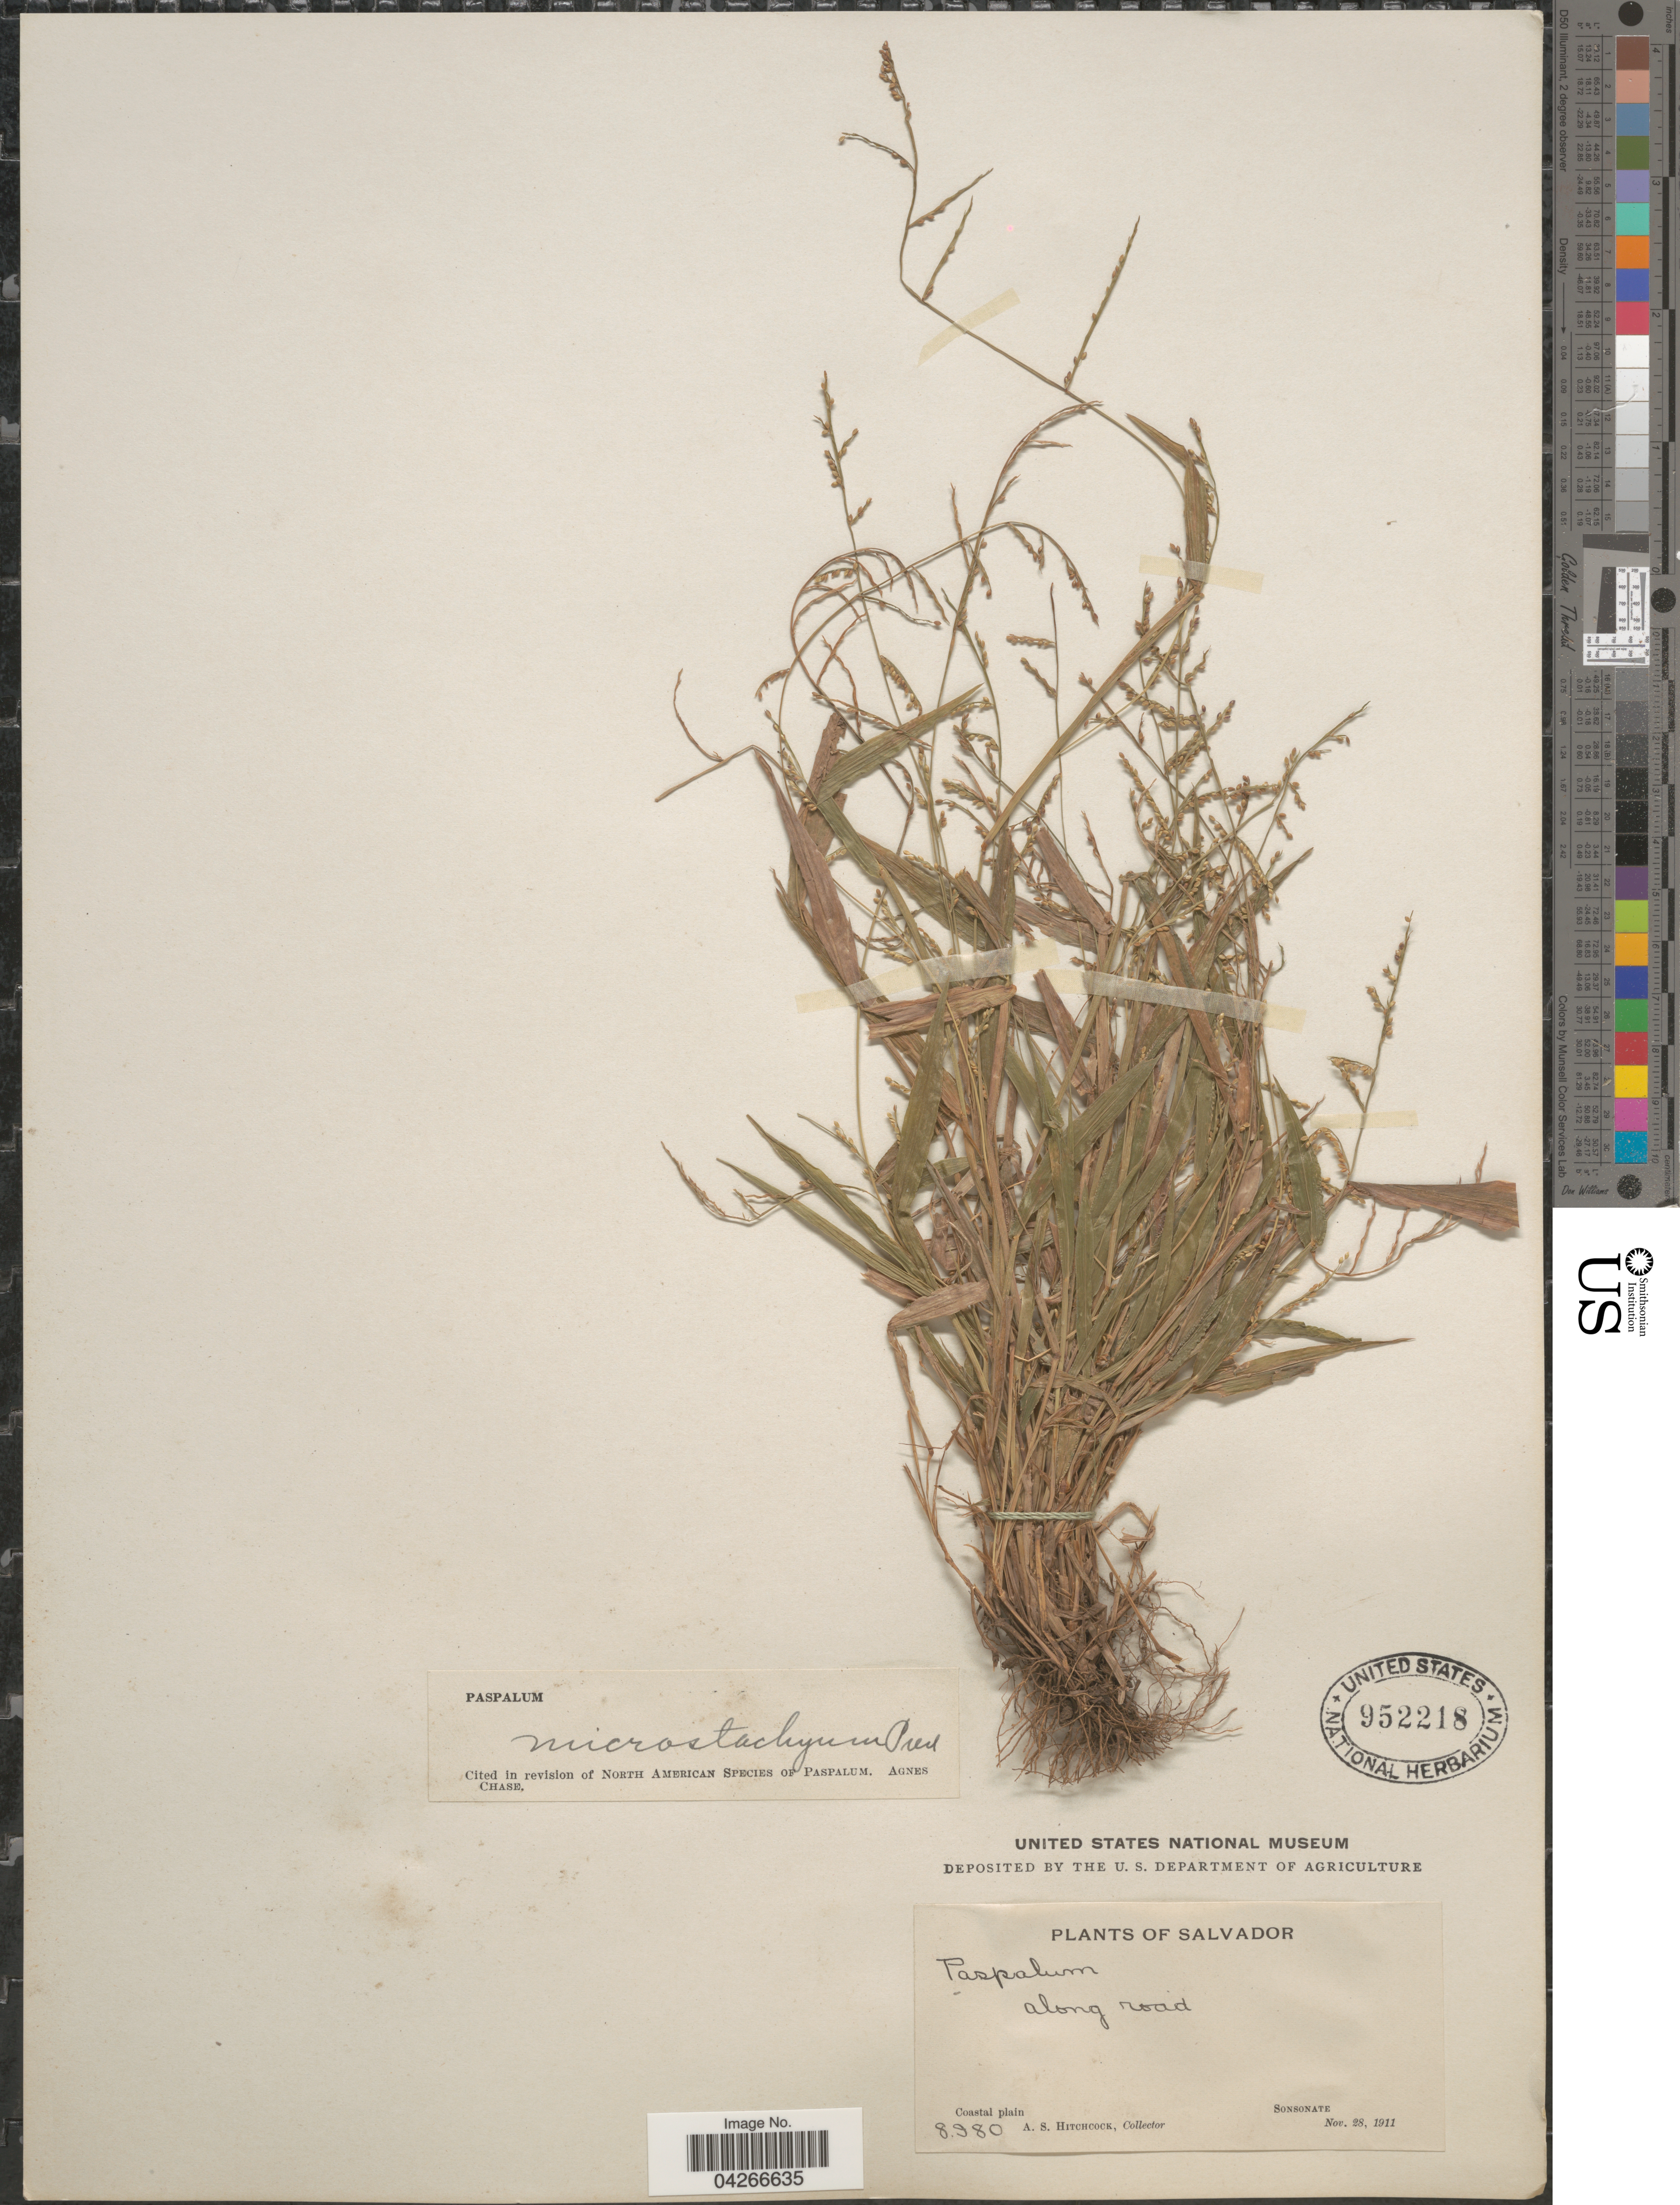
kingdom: Plantae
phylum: Tracheophyta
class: Liliopsida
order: Poales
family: Poaceae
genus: Paspalum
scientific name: Paspalum microstachyum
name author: J. Presl in C. Presl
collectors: A. S. Hitchcock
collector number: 8980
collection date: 1911-10-28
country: El Salvador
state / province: Sonsonate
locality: Along road. Coastal plain.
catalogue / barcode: US 952218